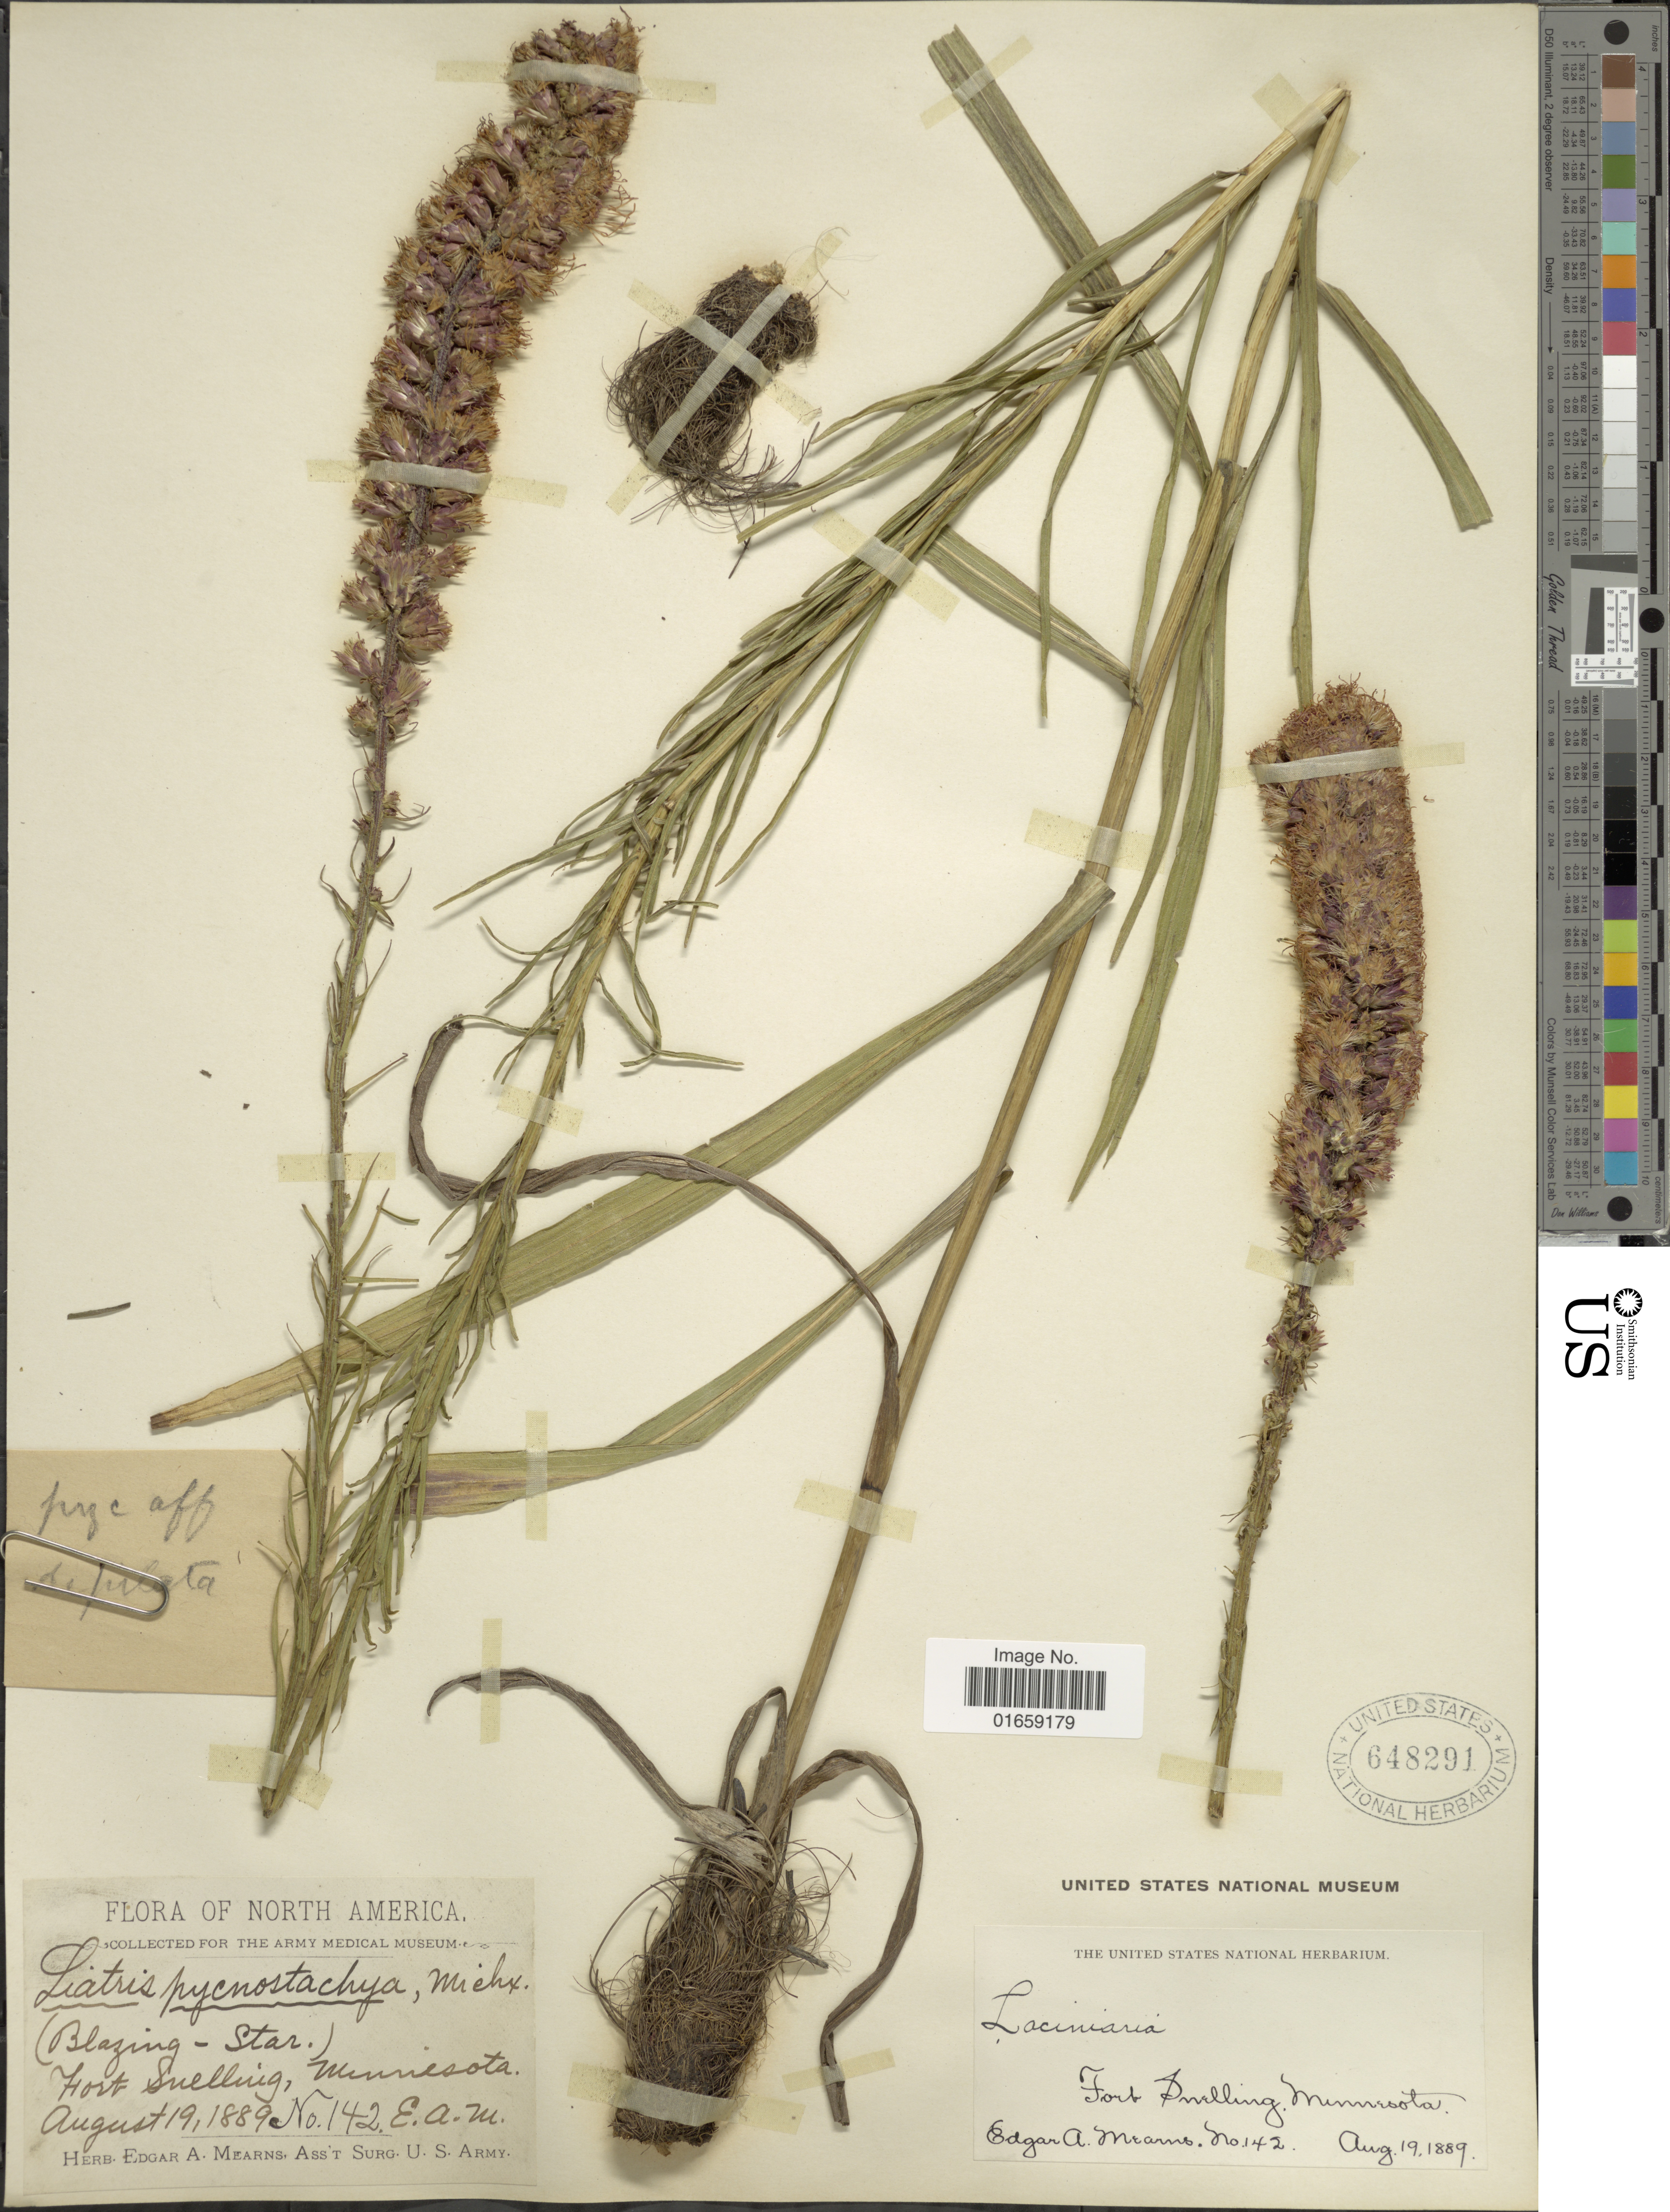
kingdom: Plantae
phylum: Tracheophyta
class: Magnoliopsida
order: Asterales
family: Asteraceae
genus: Liatris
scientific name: Liatris pycnostachya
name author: Michx.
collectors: E. A. Mearns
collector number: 142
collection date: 1889-08-19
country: United States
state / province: Minnesota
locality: Fort Snelling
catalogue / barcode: US 648291